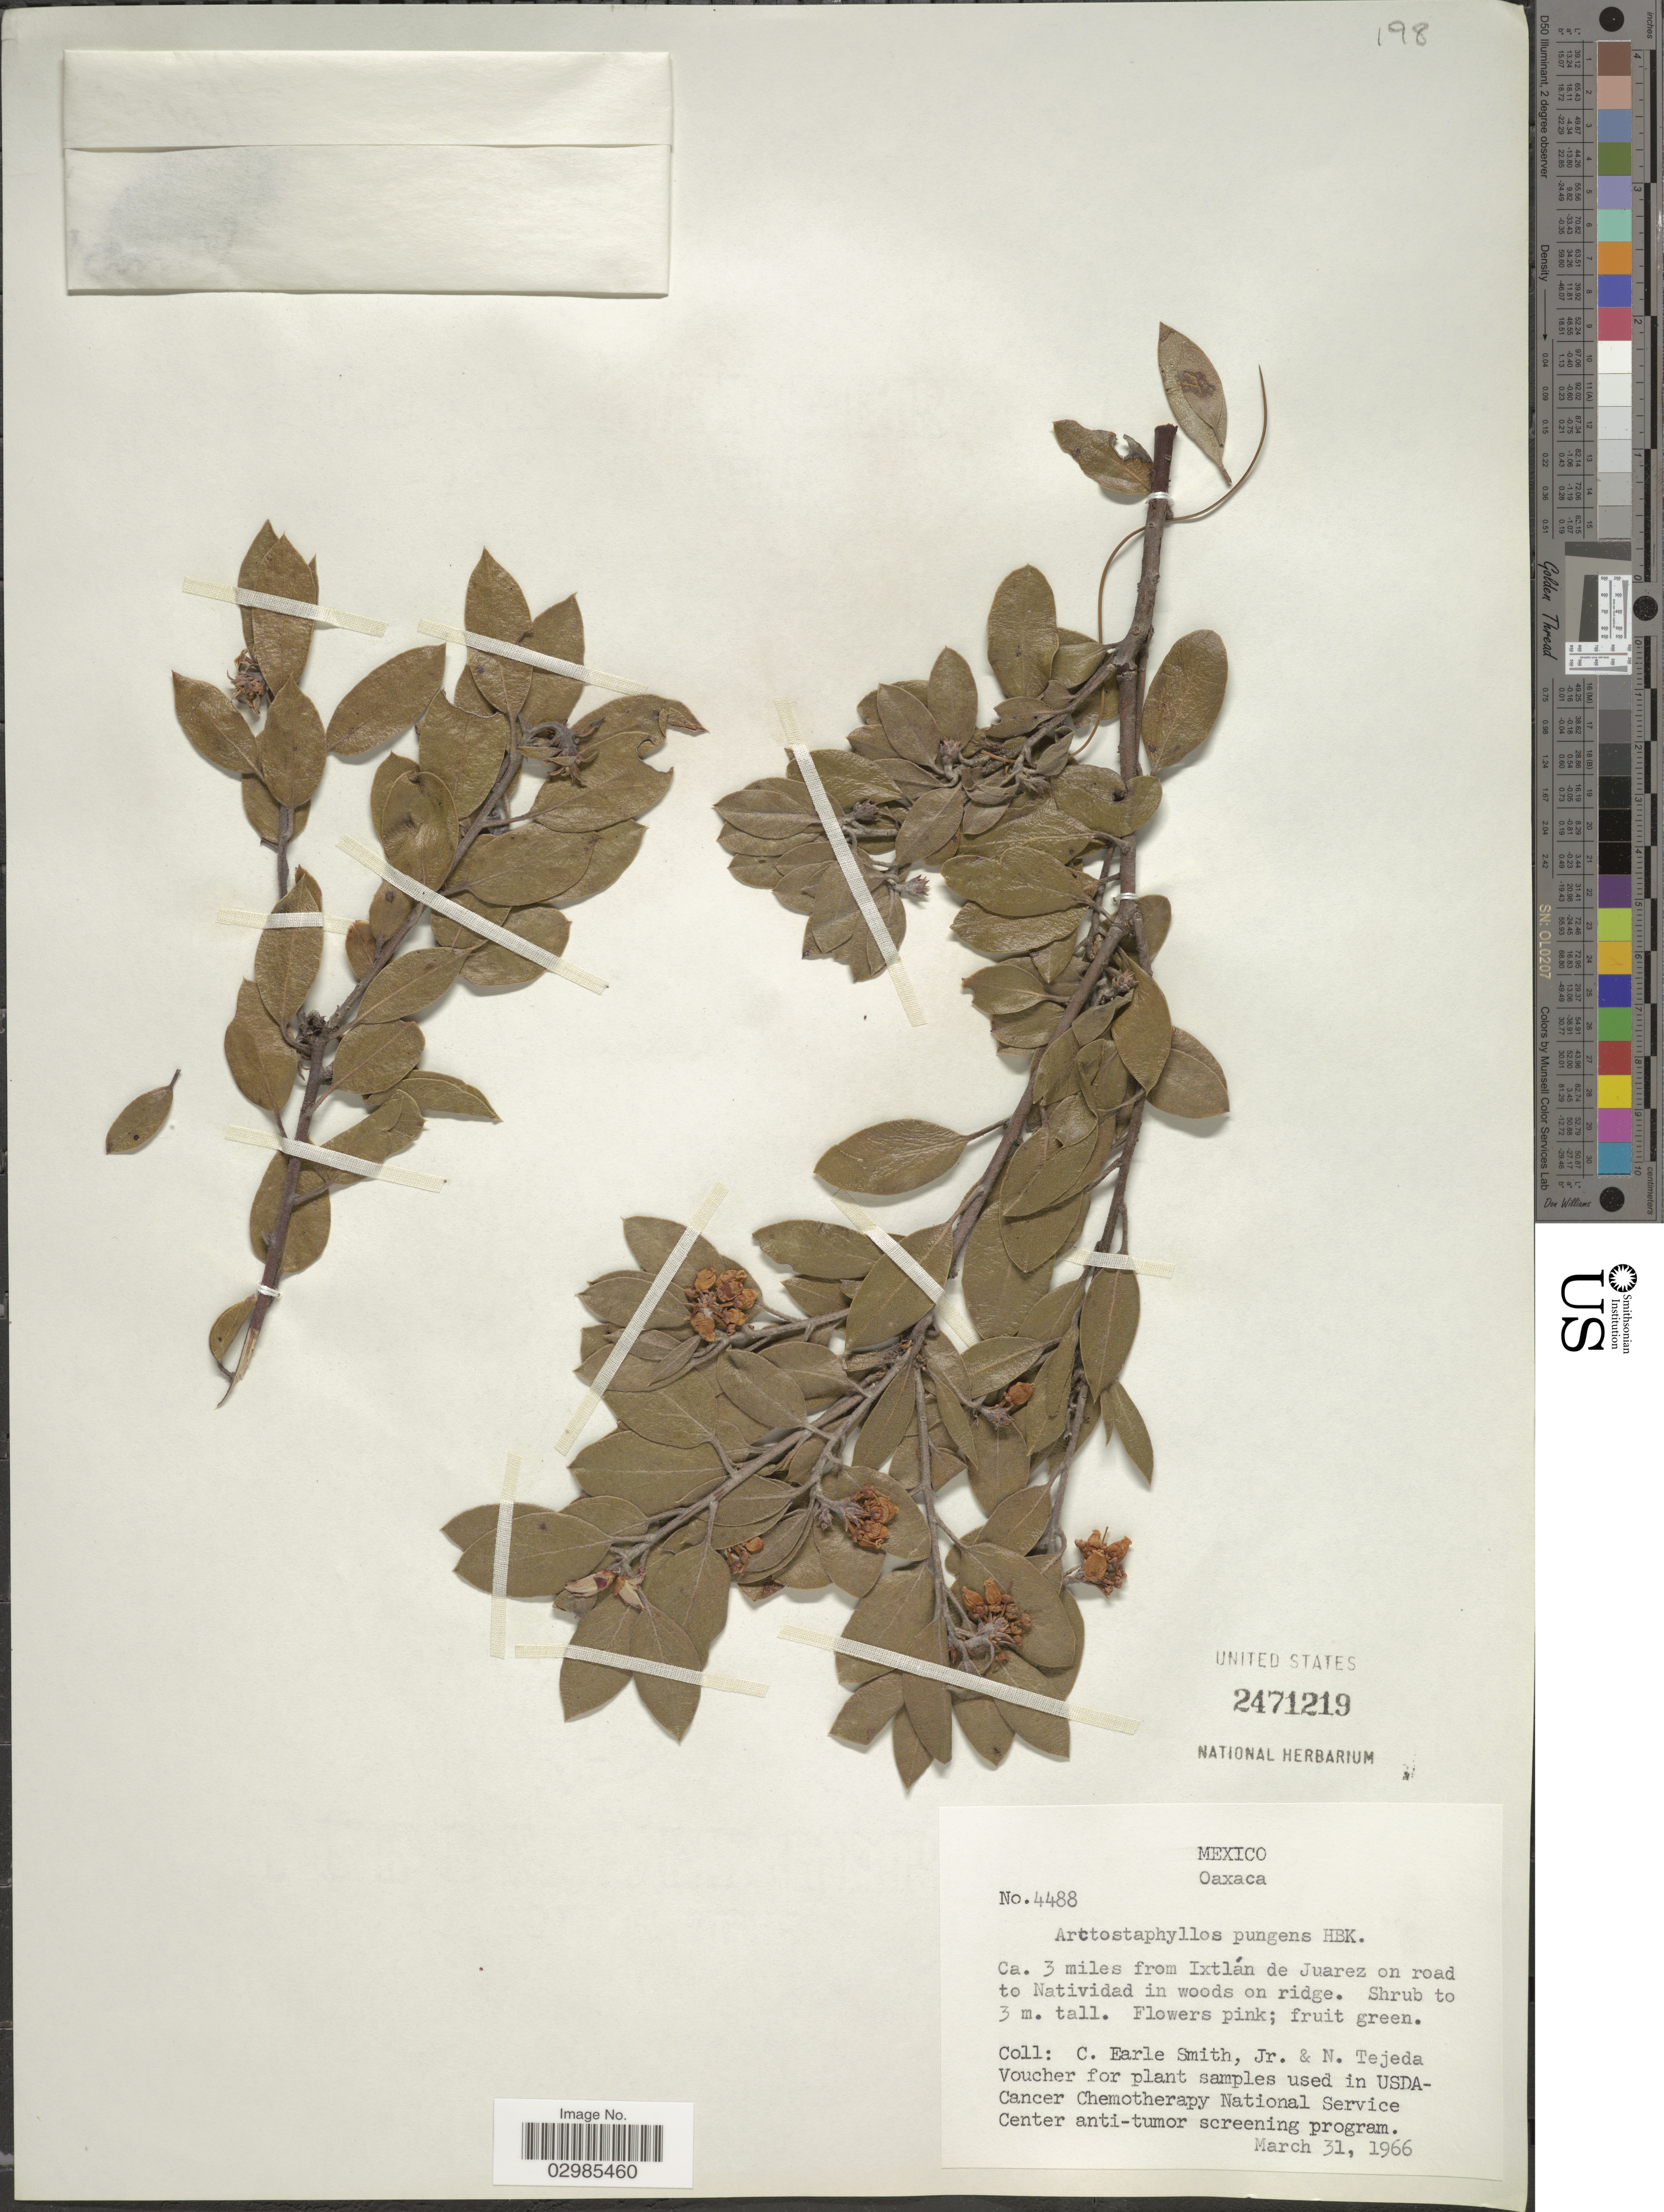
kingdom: Plantae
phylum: Tracheophyta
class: Magnoliopsida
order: Ericales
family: Ericaceae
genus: Arctostaphylos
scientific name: Arctostaphylos pungens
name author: Kunth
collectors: C. E. Smith Jr. & N. Tejeda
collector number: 4488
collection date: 1966-03-31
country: Mexico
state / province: Oaxaca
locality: Ca. 3 miles from Ixtlán de Juarez on road to Natividad in woods on ridge.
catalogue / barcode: US 2471219